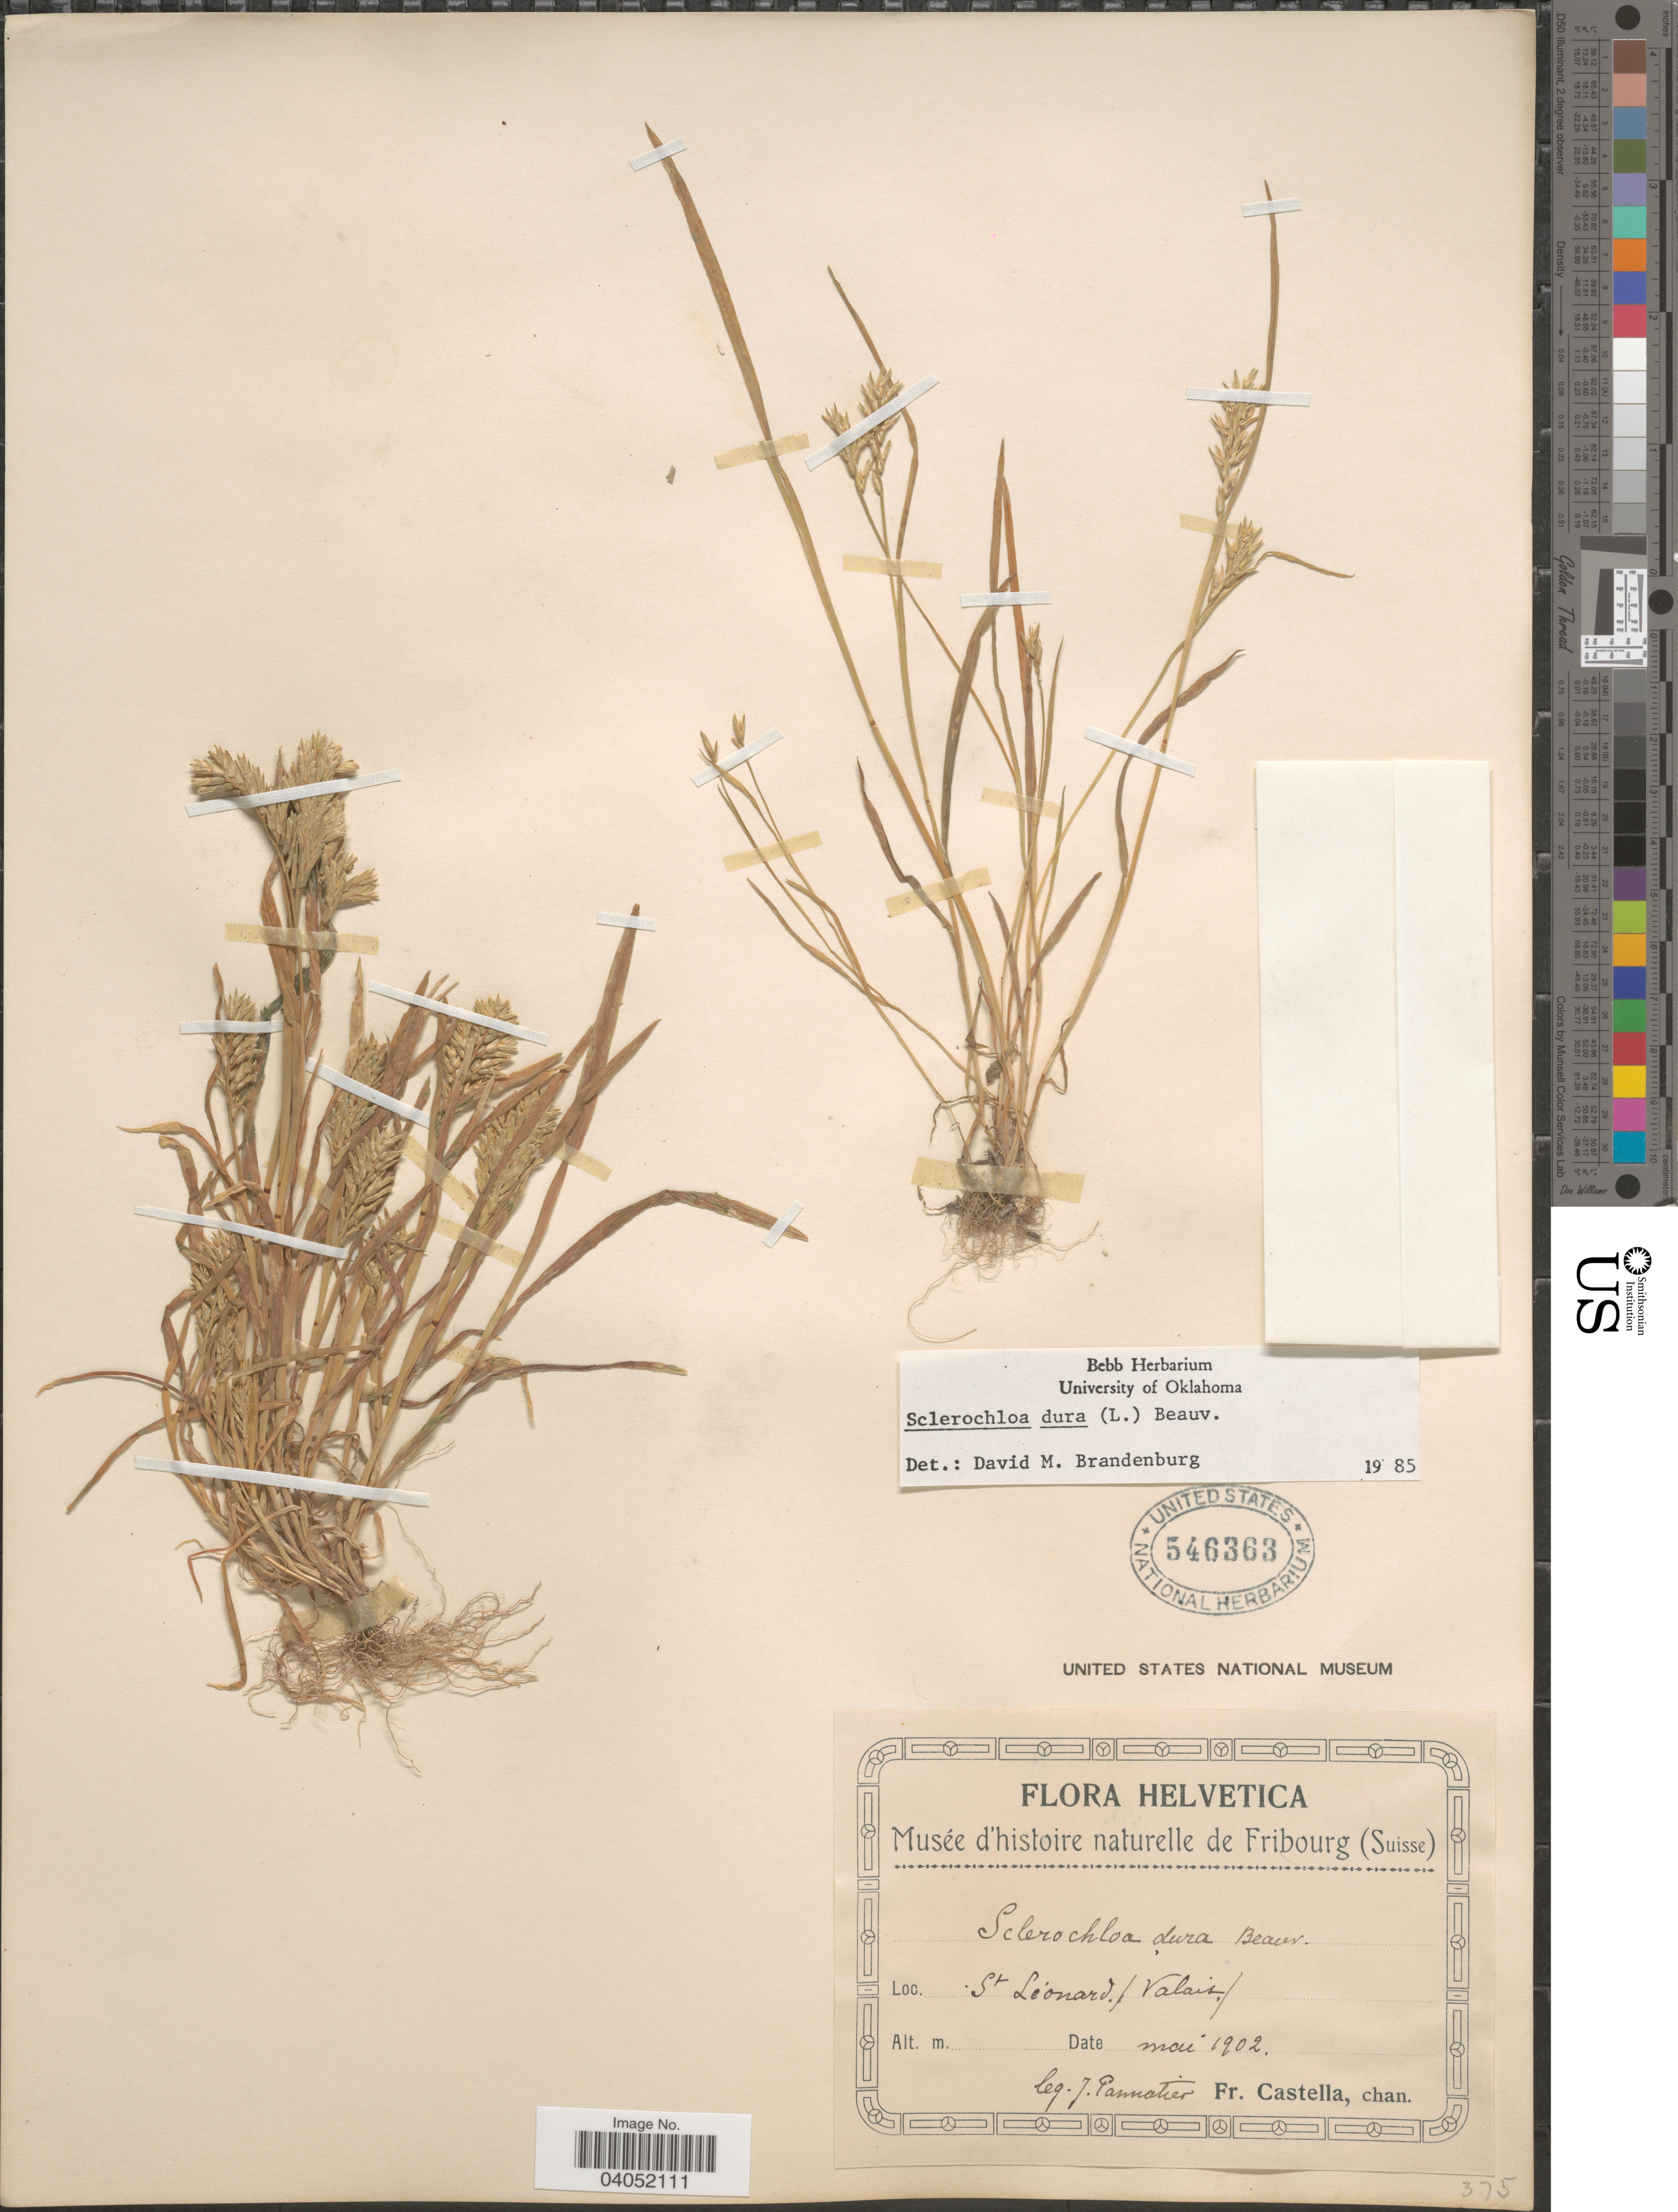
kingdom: Plantae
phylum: Tracheophyta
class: Liliopsida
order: Poales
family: Poaceae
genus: Sclerochloa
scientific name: Sclerochloa dura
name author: (L.) P. Beauv.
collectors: J. Pannatier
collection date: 1902-05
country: Switzerland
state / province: Valais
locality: Helvetica. St Leónard.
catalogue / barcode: US 546363